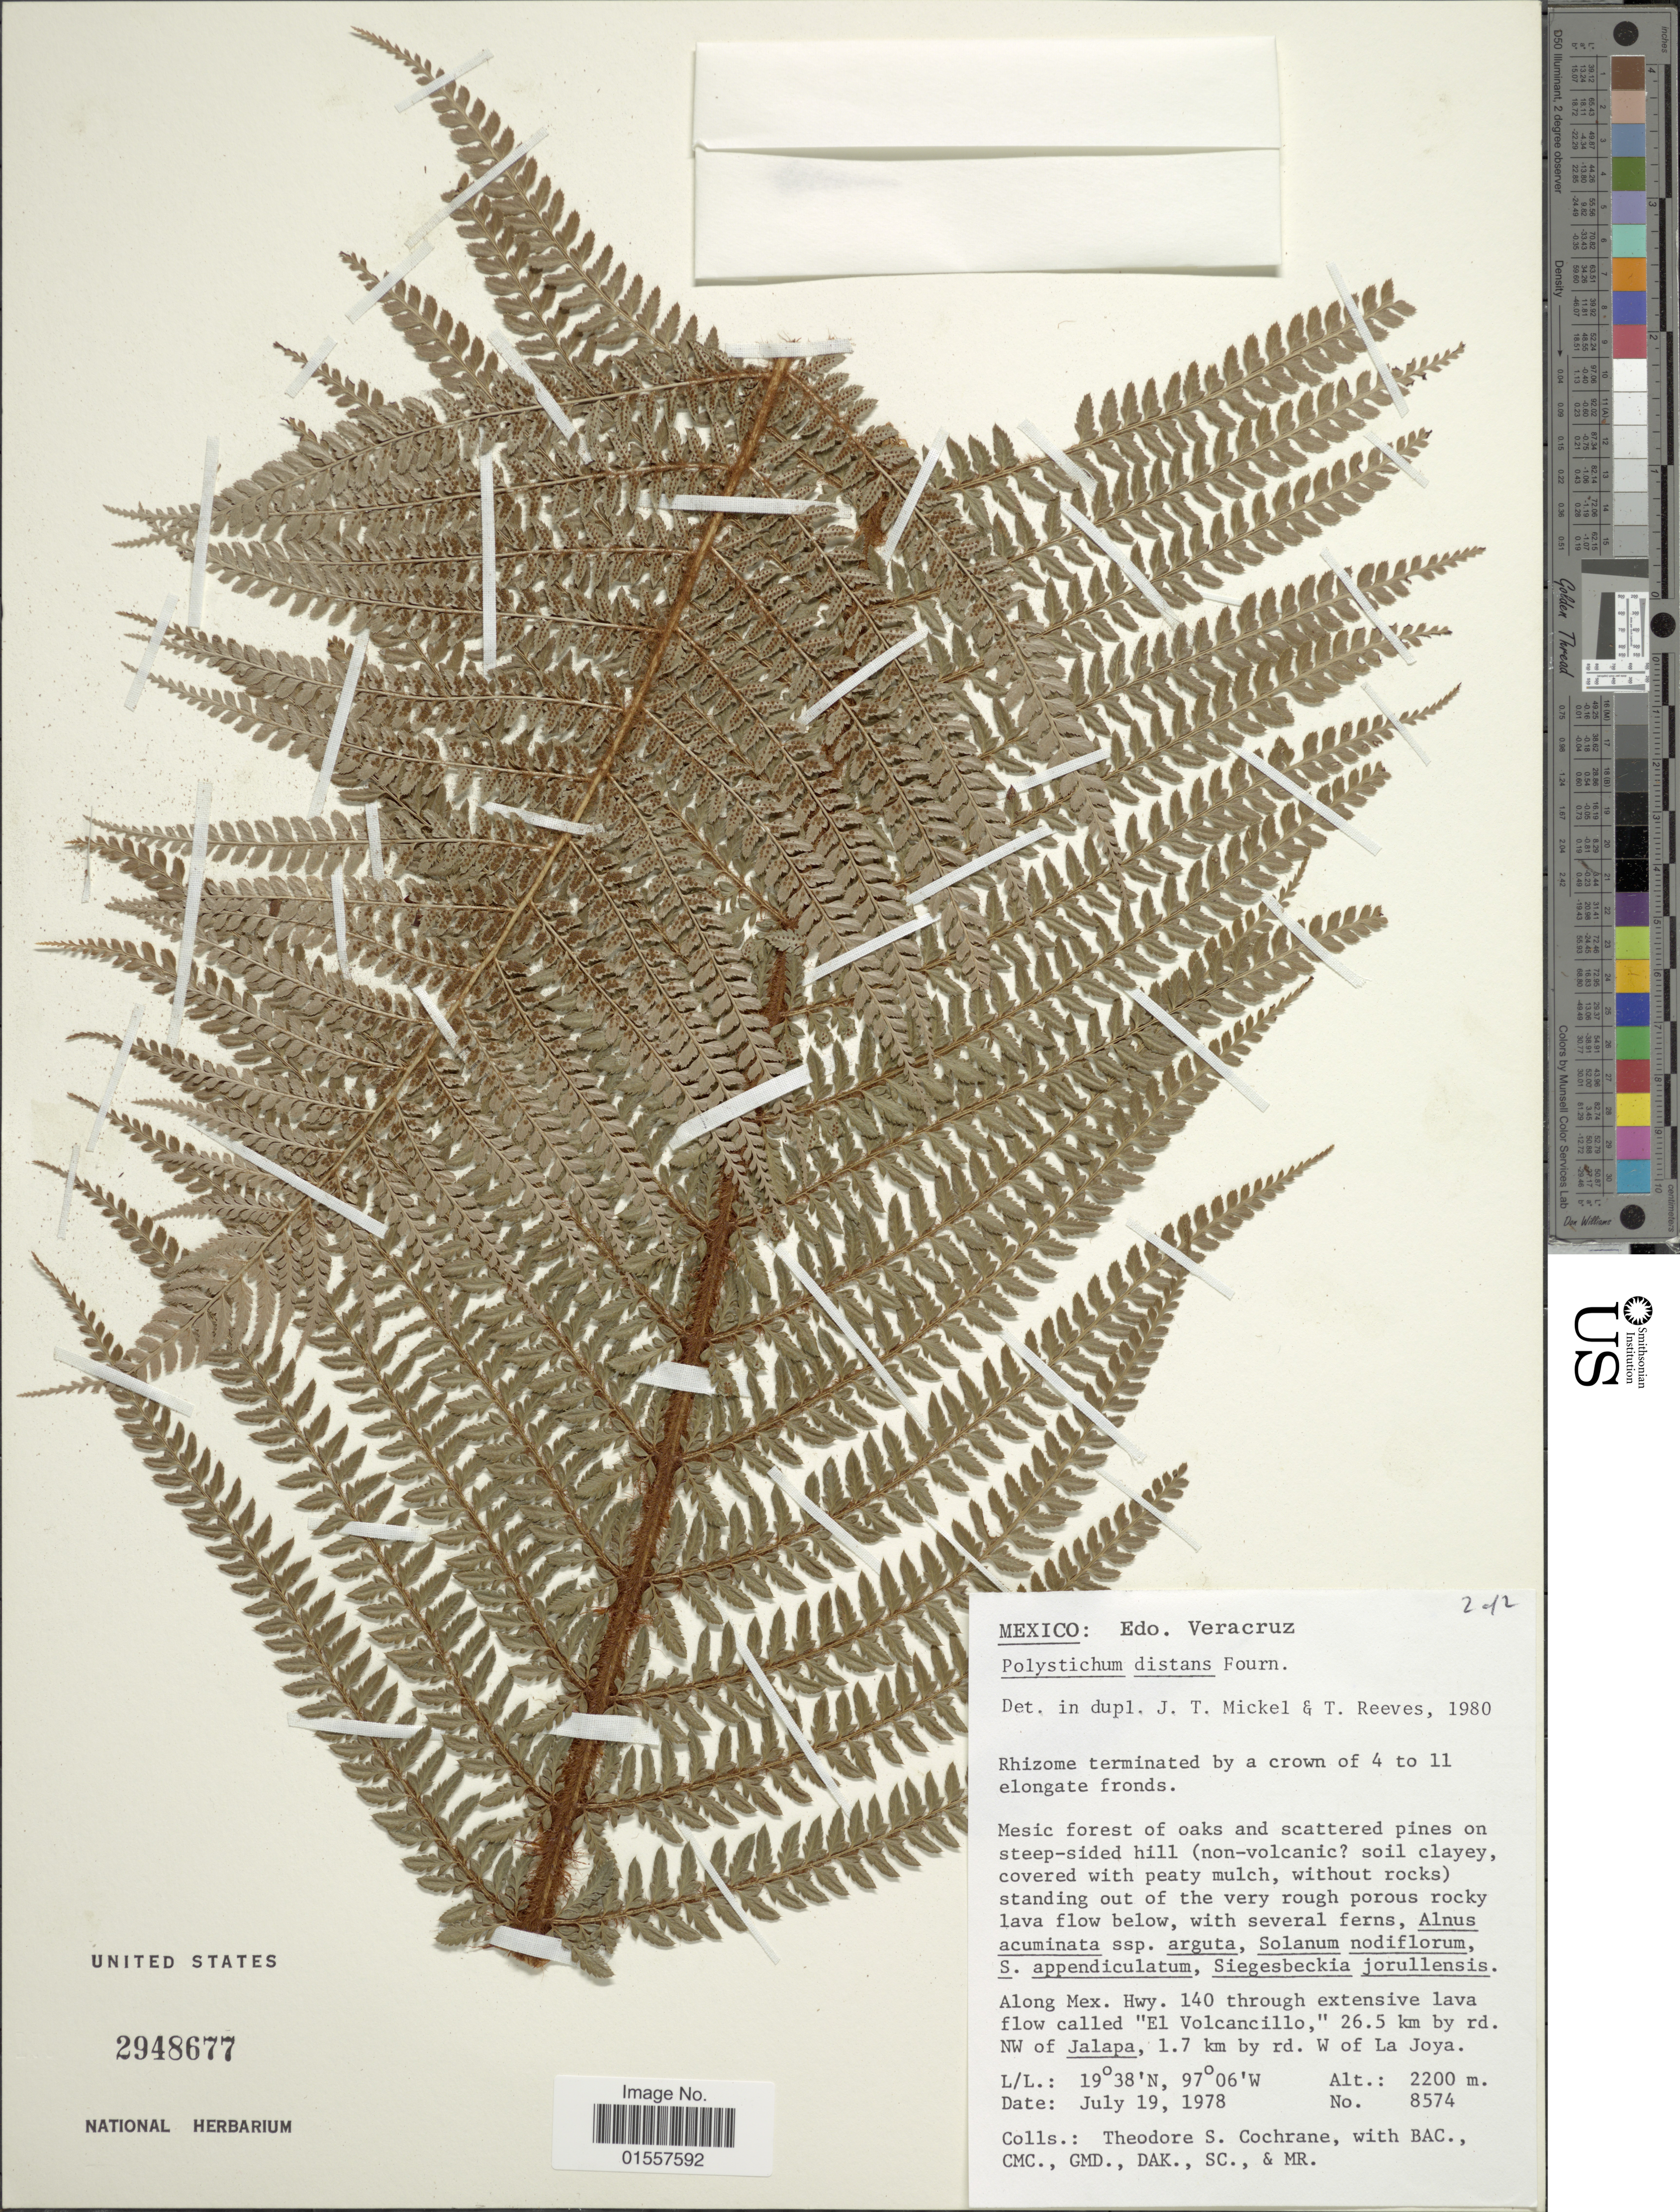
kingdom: Plantae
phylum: Tracheophyta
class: Polypodiopsida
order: Polypodiales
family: Dryopteridaceae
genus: Polystichum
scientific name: Polystichum distans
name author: E. Fourn.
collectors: T. S. Cochrane, B. A. C., C. M. C., GMD & et al.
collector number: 8574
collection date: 1978-07-19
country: Mexico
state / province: Veracruz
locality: Edo. Veracruz, along Mex. Hwy. 140 through extensive lava flow called El Volcanillo, 26.5 km by rd. NW of Jalapa, 1.7 km by rd. W of La Joya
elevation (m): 2200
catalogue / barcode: US 2948677